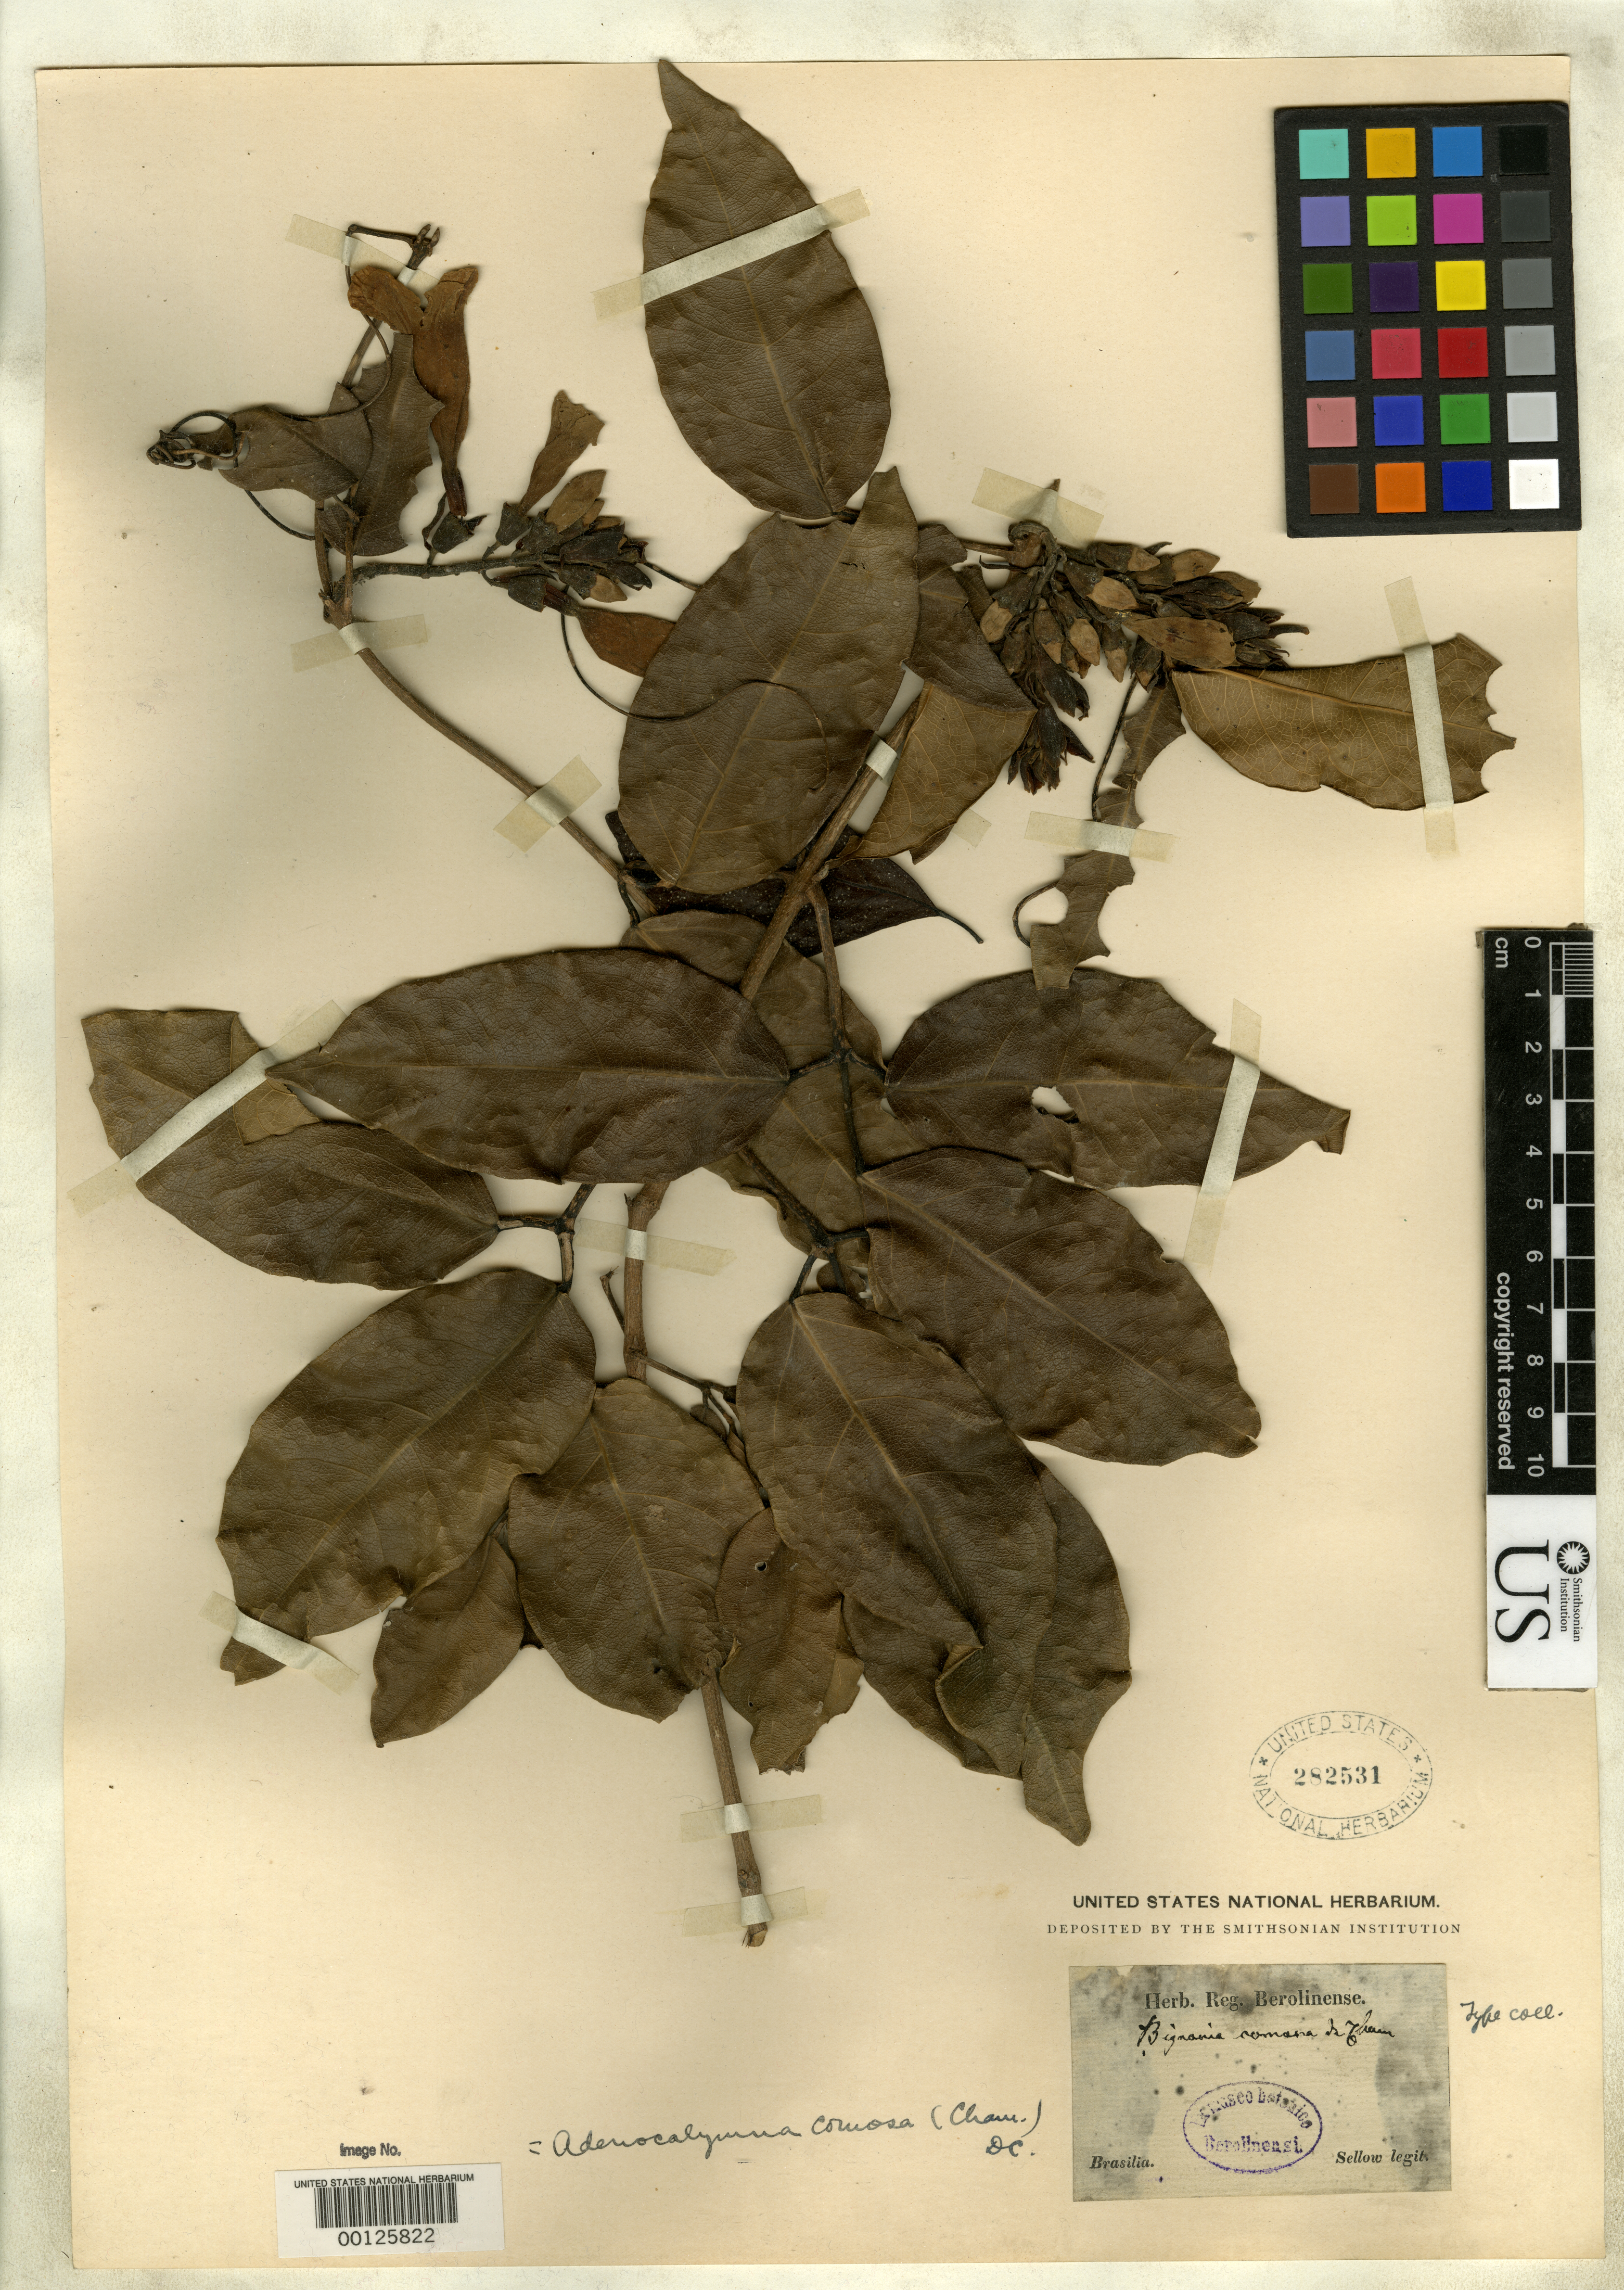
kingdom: Plantae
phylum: Tracheophyta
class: Magnoliopsida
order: Lamiales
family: Bignoniaceae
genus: Bignonia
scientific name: Bignonia comosa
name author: Cham.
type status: Type Collection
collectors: F. Sellow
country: Brazil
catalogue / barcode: US 282531